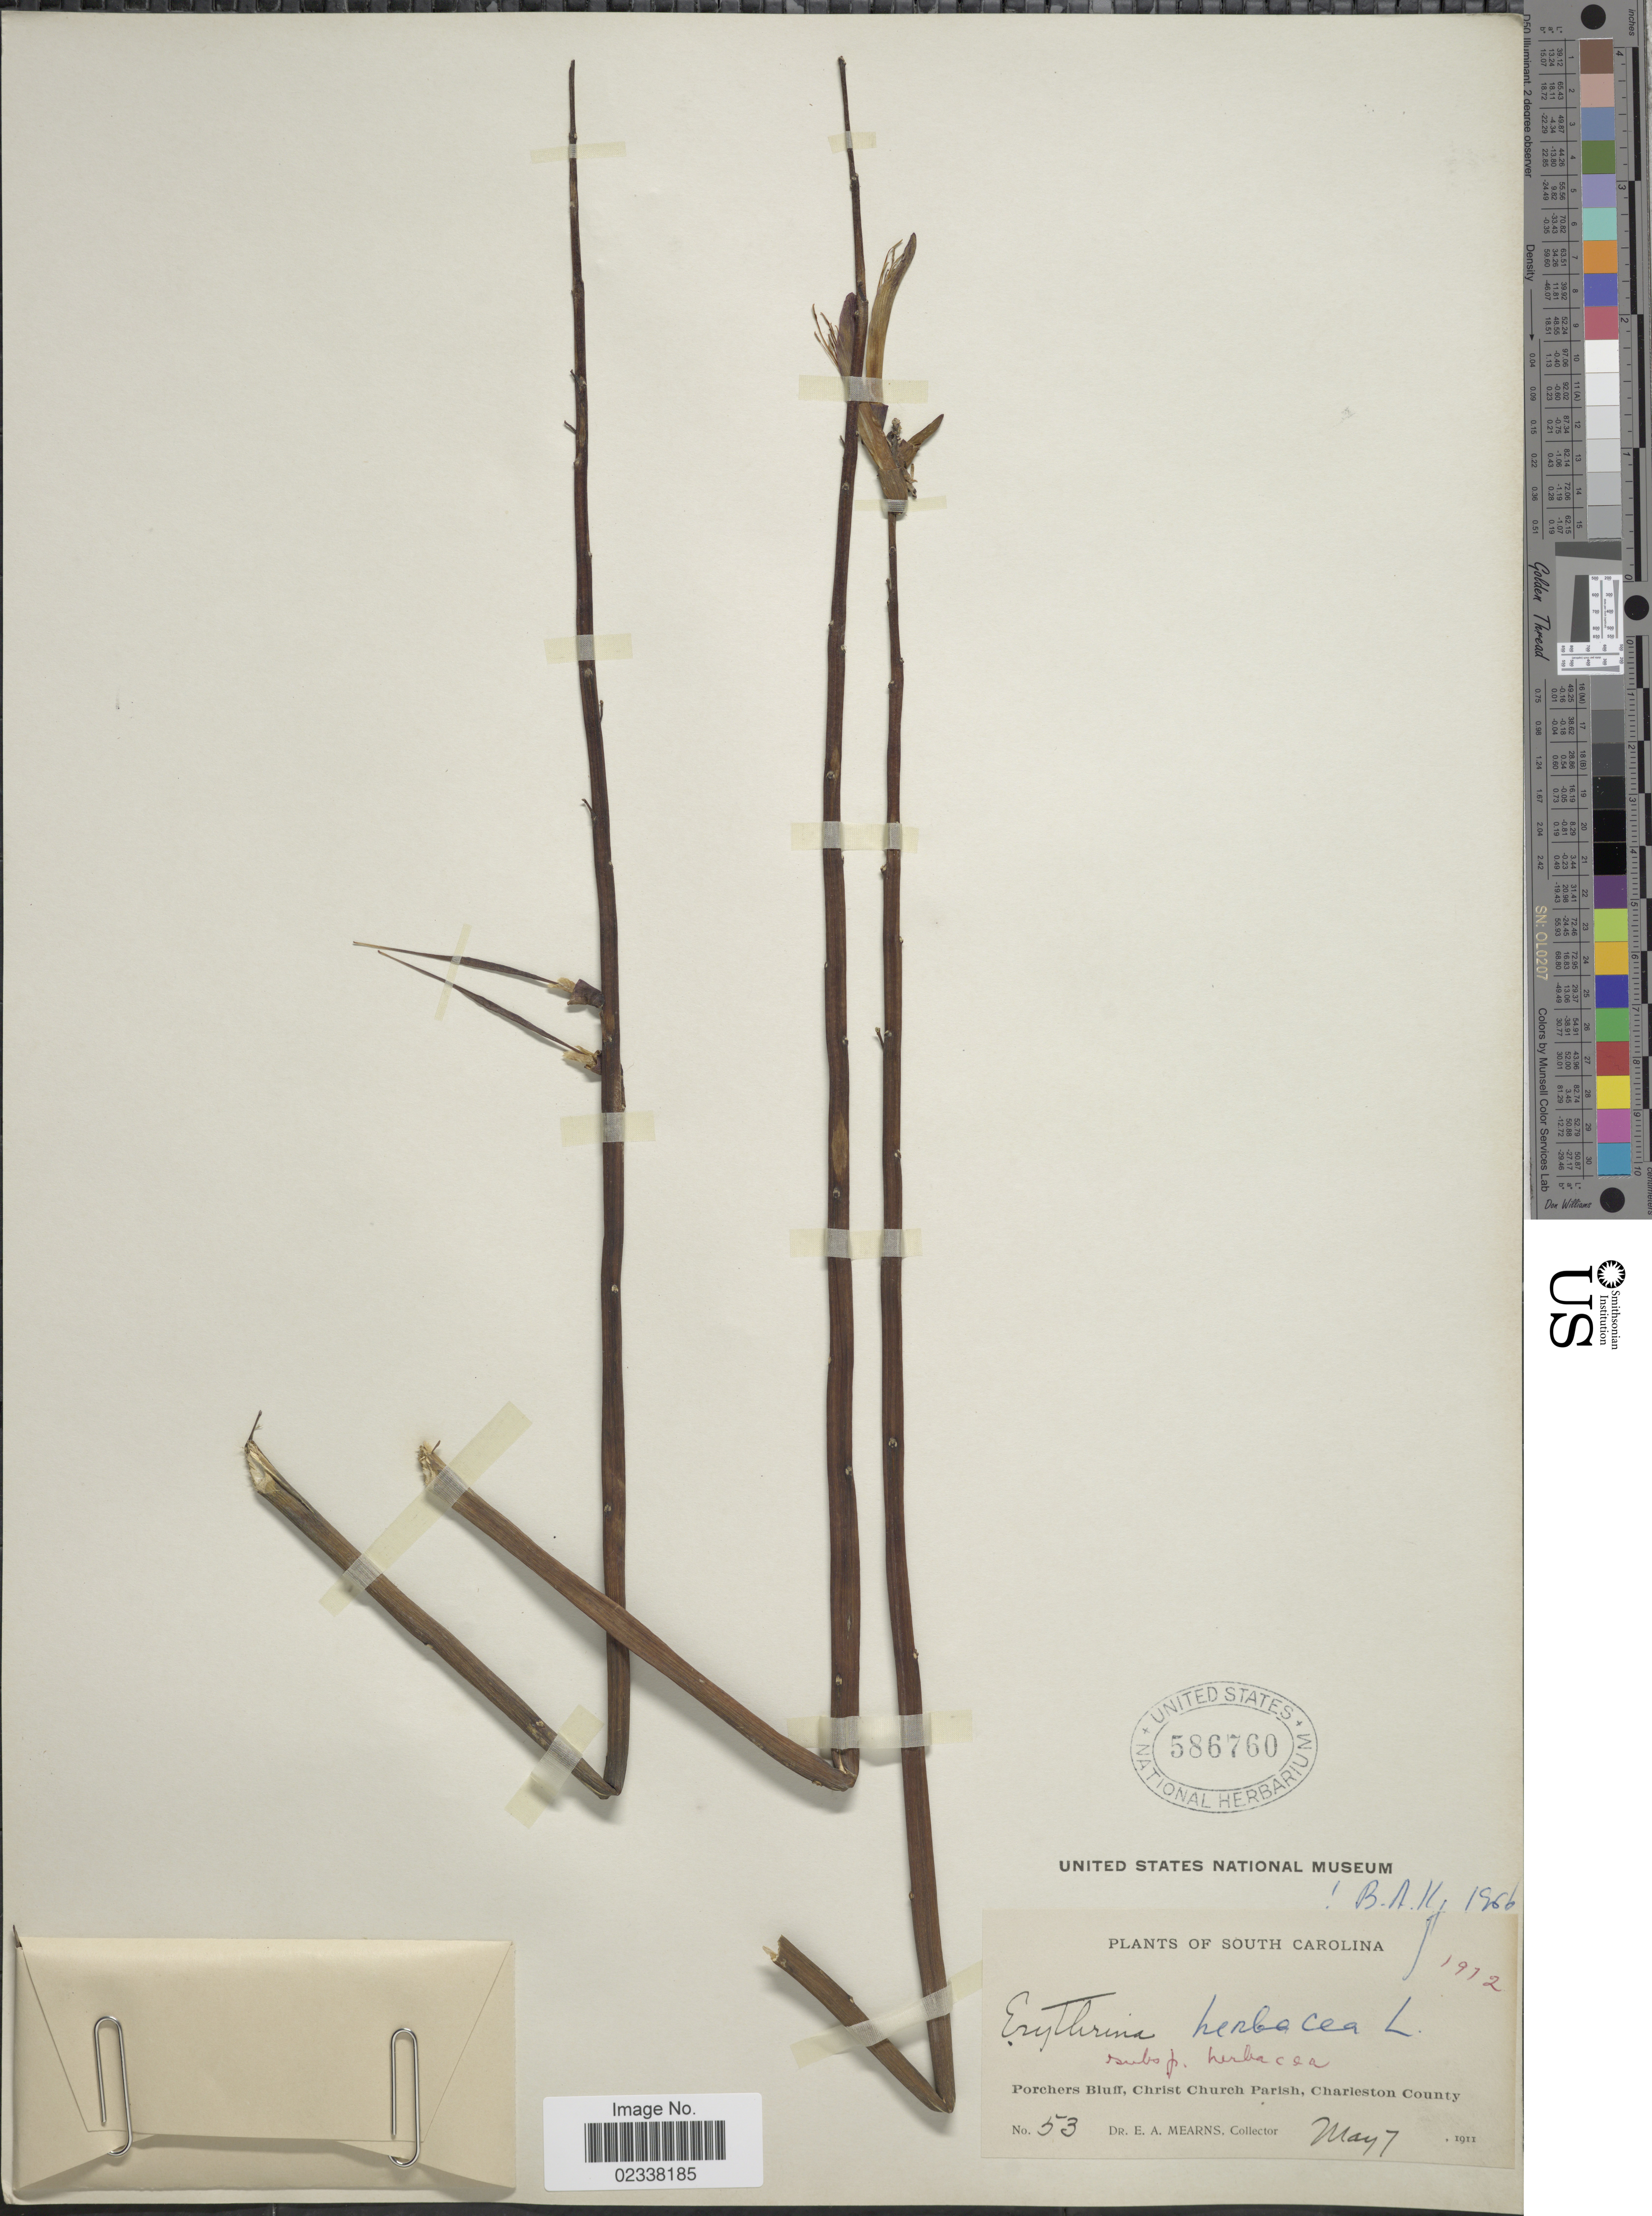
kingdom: Plantae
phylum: Tracheophyta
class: Magnoliopsida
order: Fabales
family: Fabaceae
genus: Erythrina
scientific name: Erythrina herbacea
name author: L.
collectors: E. A. Mearns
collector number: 53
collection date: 1911-05-07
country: United States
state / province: South Carolina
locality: Porchers Bluff, Christ Church Parish, Charleston County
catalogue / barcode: US 586760